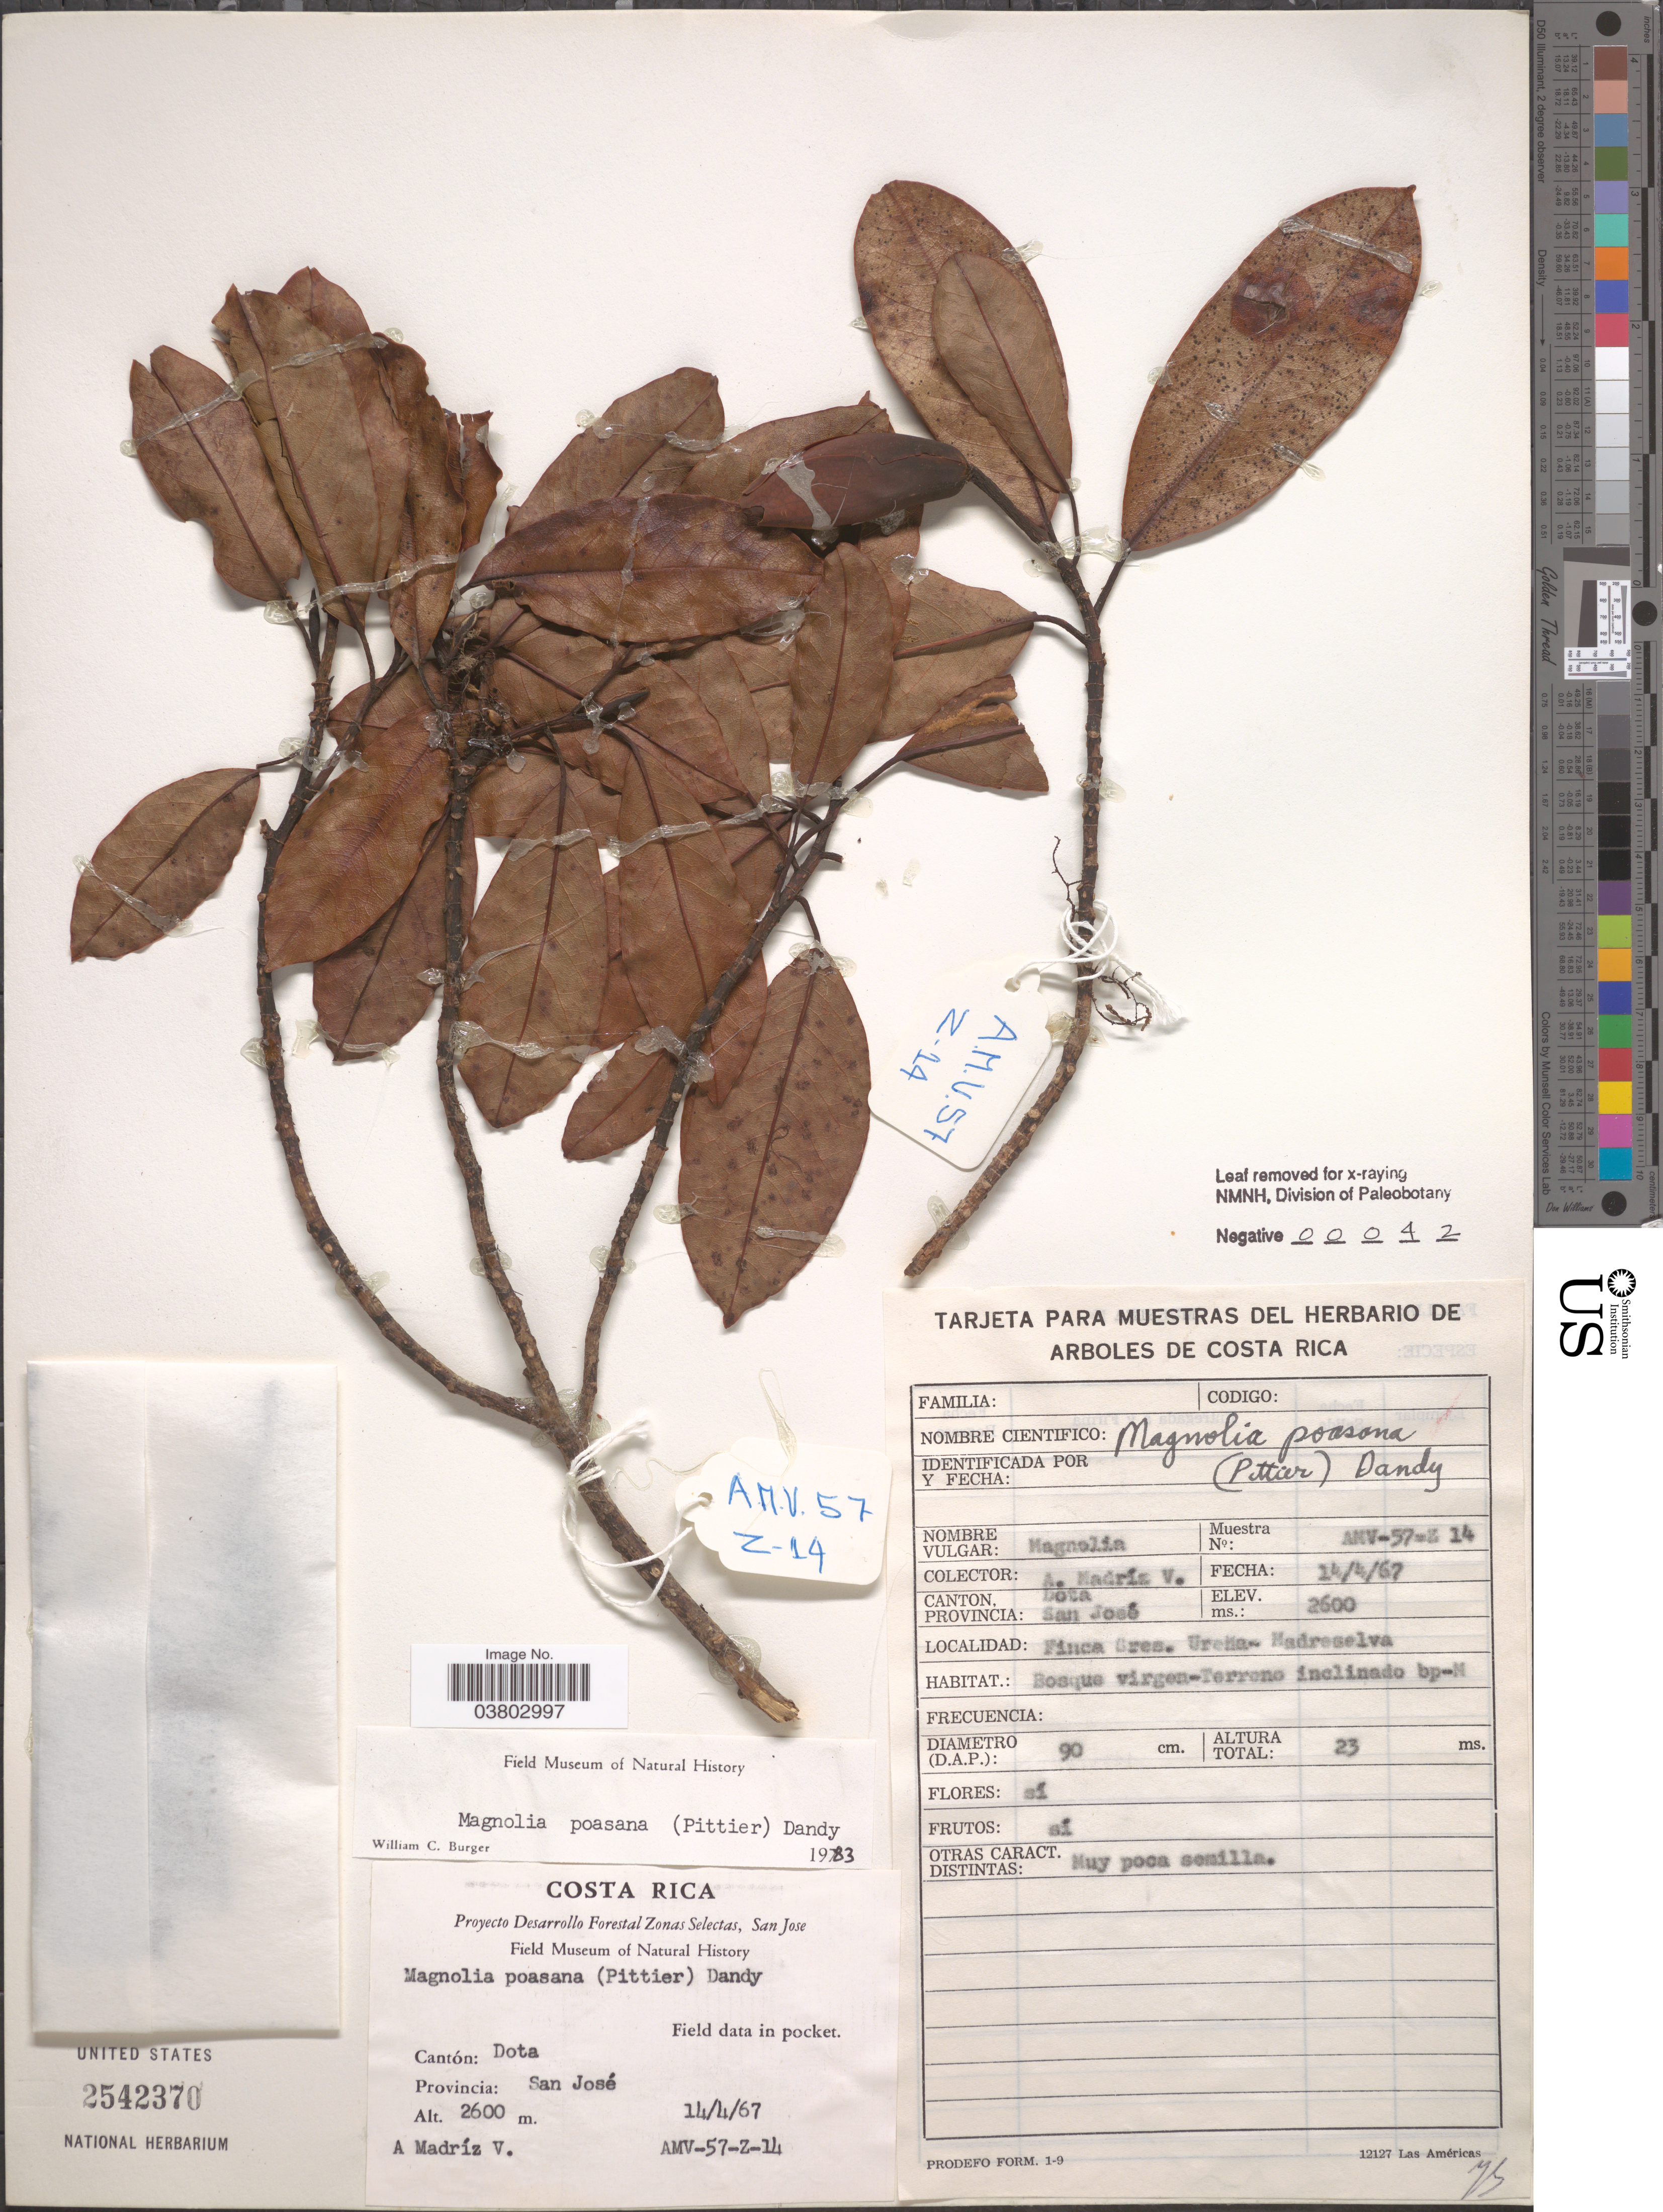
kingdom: Plantae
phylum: Tracheophyta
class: Magnoliopsida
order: Magnoliales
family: Magnoliaceae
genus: Magnolia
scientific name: Magnolia poasana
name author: Dandy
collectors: Madriz V., A.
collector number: AMV-57-Z-14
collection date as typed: Transcribed d/m/y: 14/4/67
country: Costa Rica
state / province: San José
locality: Finca Gres. Ureña-Madreselva, Dota cantón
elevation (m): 2600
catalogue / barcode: US 2542370